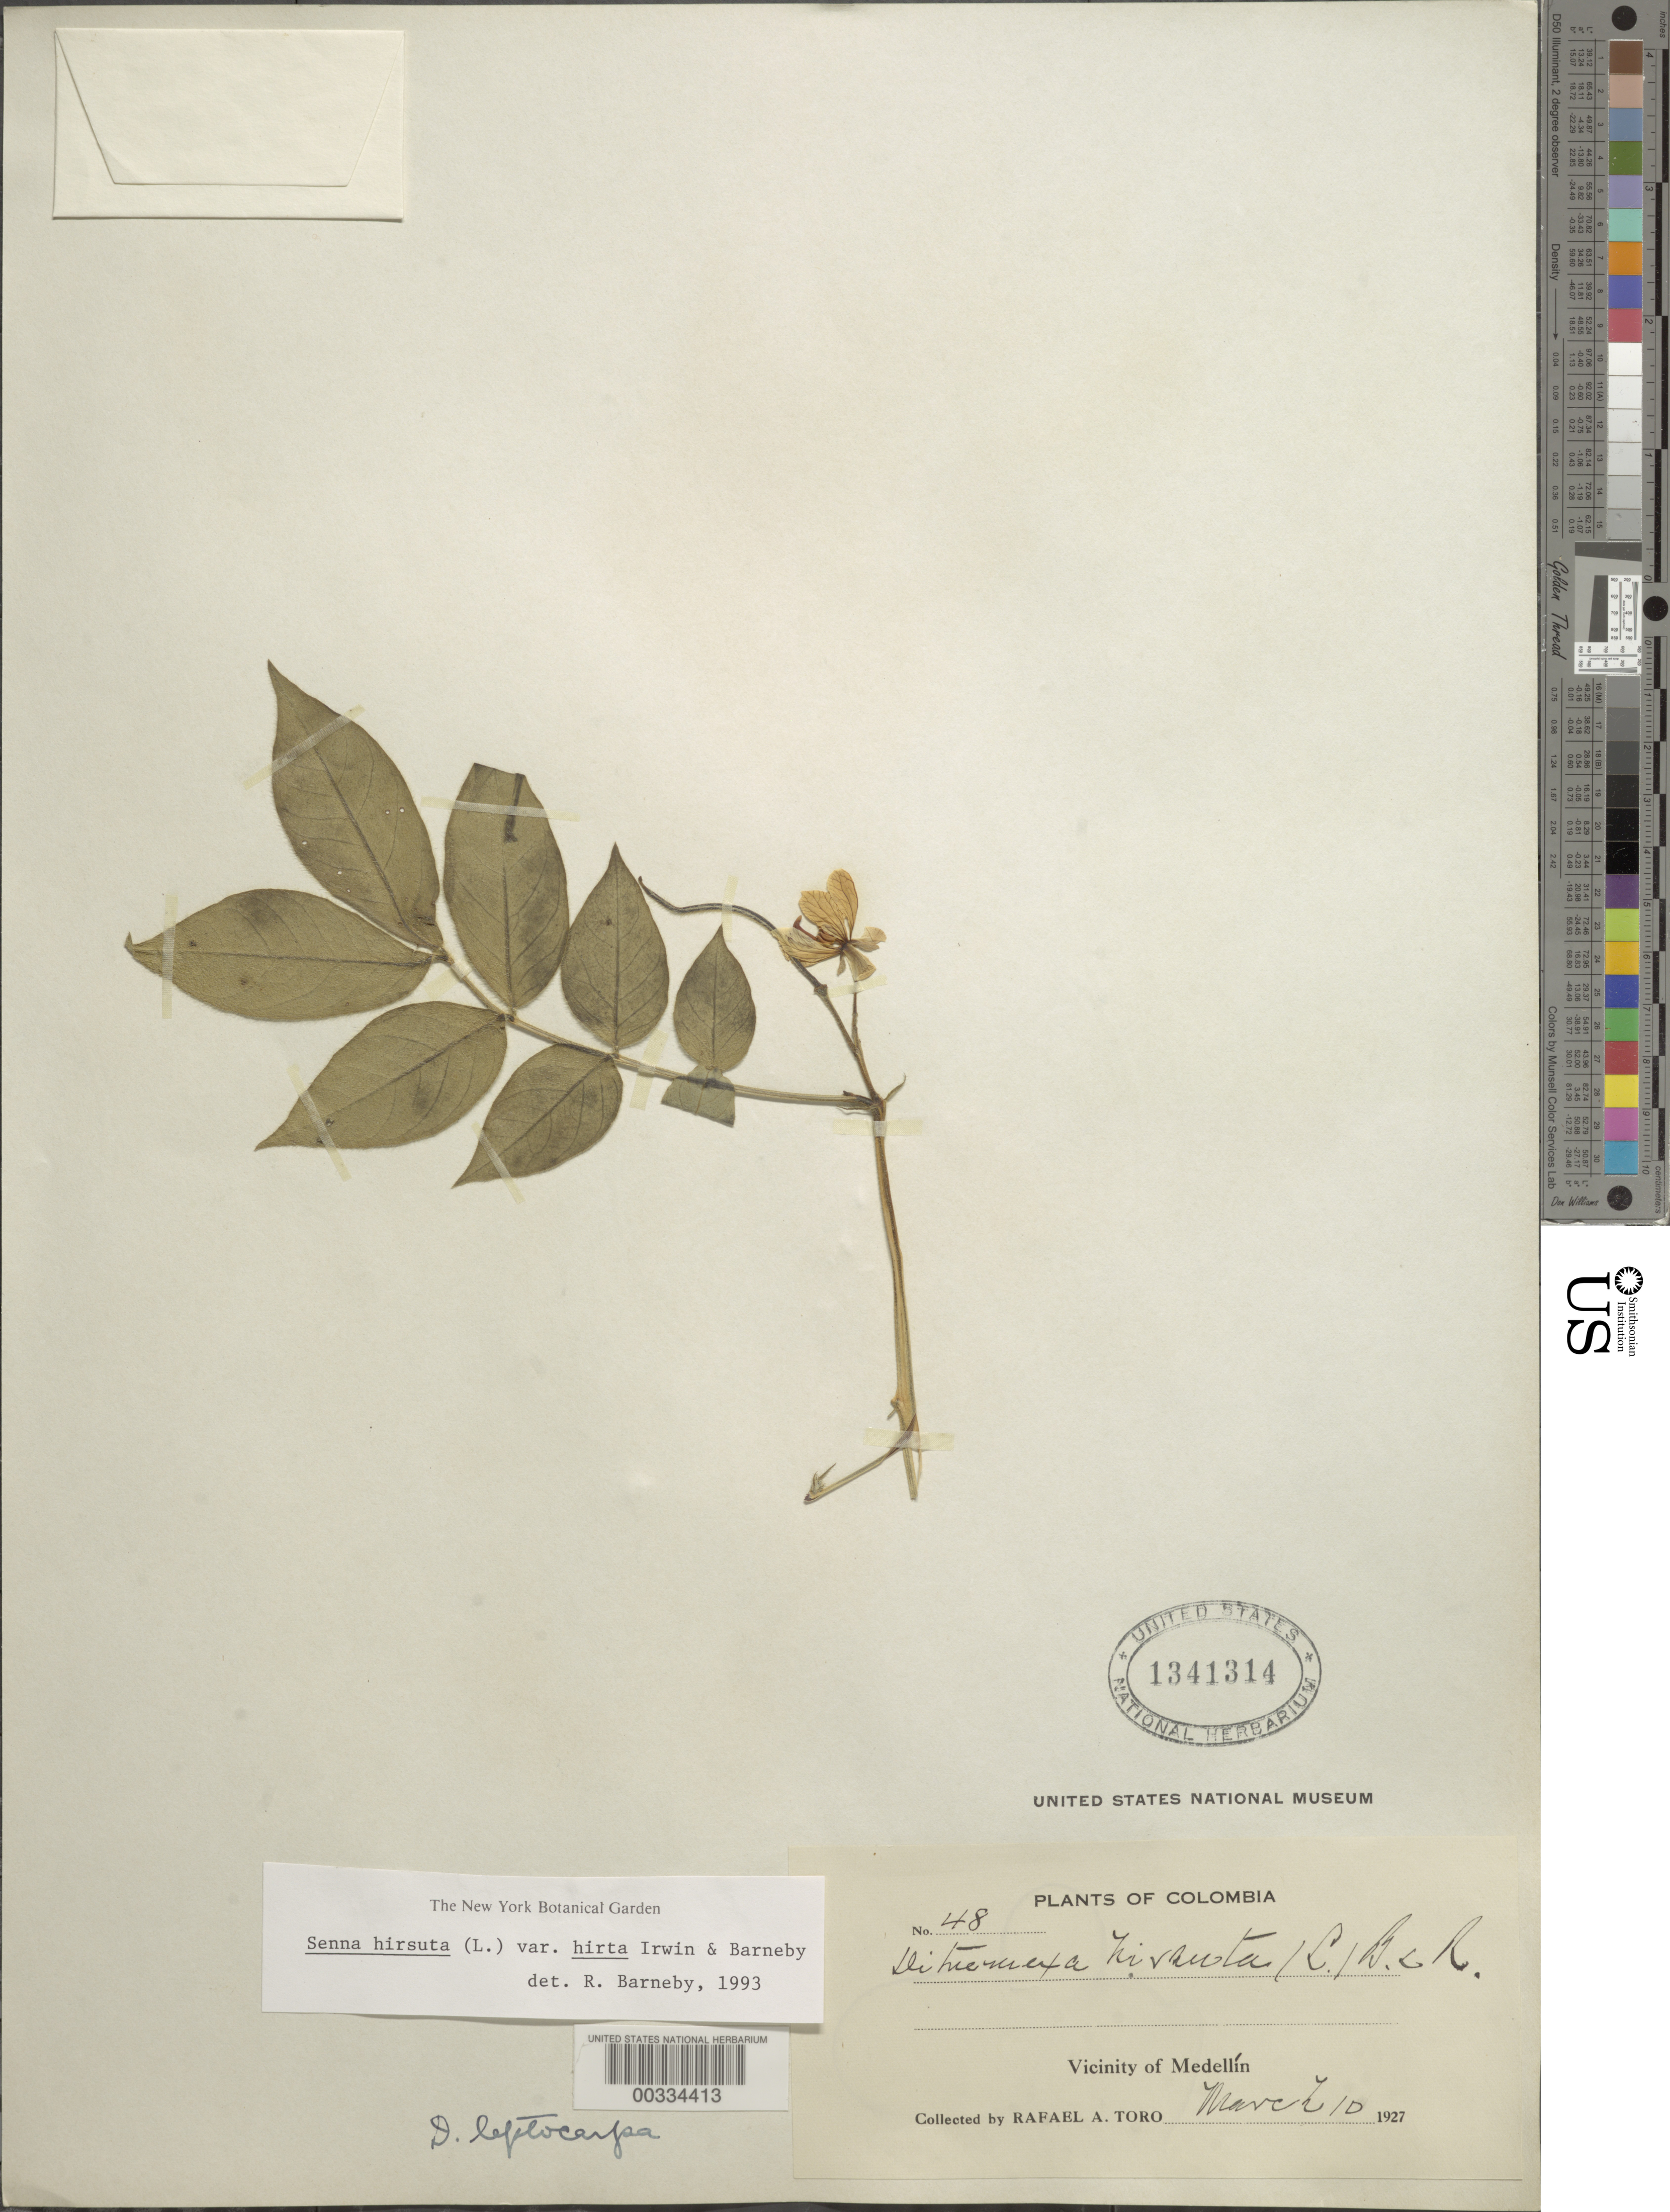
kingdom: Plantae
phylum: Tracheophyta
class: Magnoliopsida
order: Fabales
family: Fabaceae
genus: Senna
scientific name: Senna hirsuta var. hirta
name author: H.S. Irwin & Barneby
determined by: Barneby, Rupert C., (NY)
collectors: R. A. Toro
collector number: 48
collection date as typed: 10 Mar 1927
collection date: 1927-03-10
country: Colombia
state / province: Antioquia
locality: Vicinity of Medellin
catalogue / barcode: US 1341314